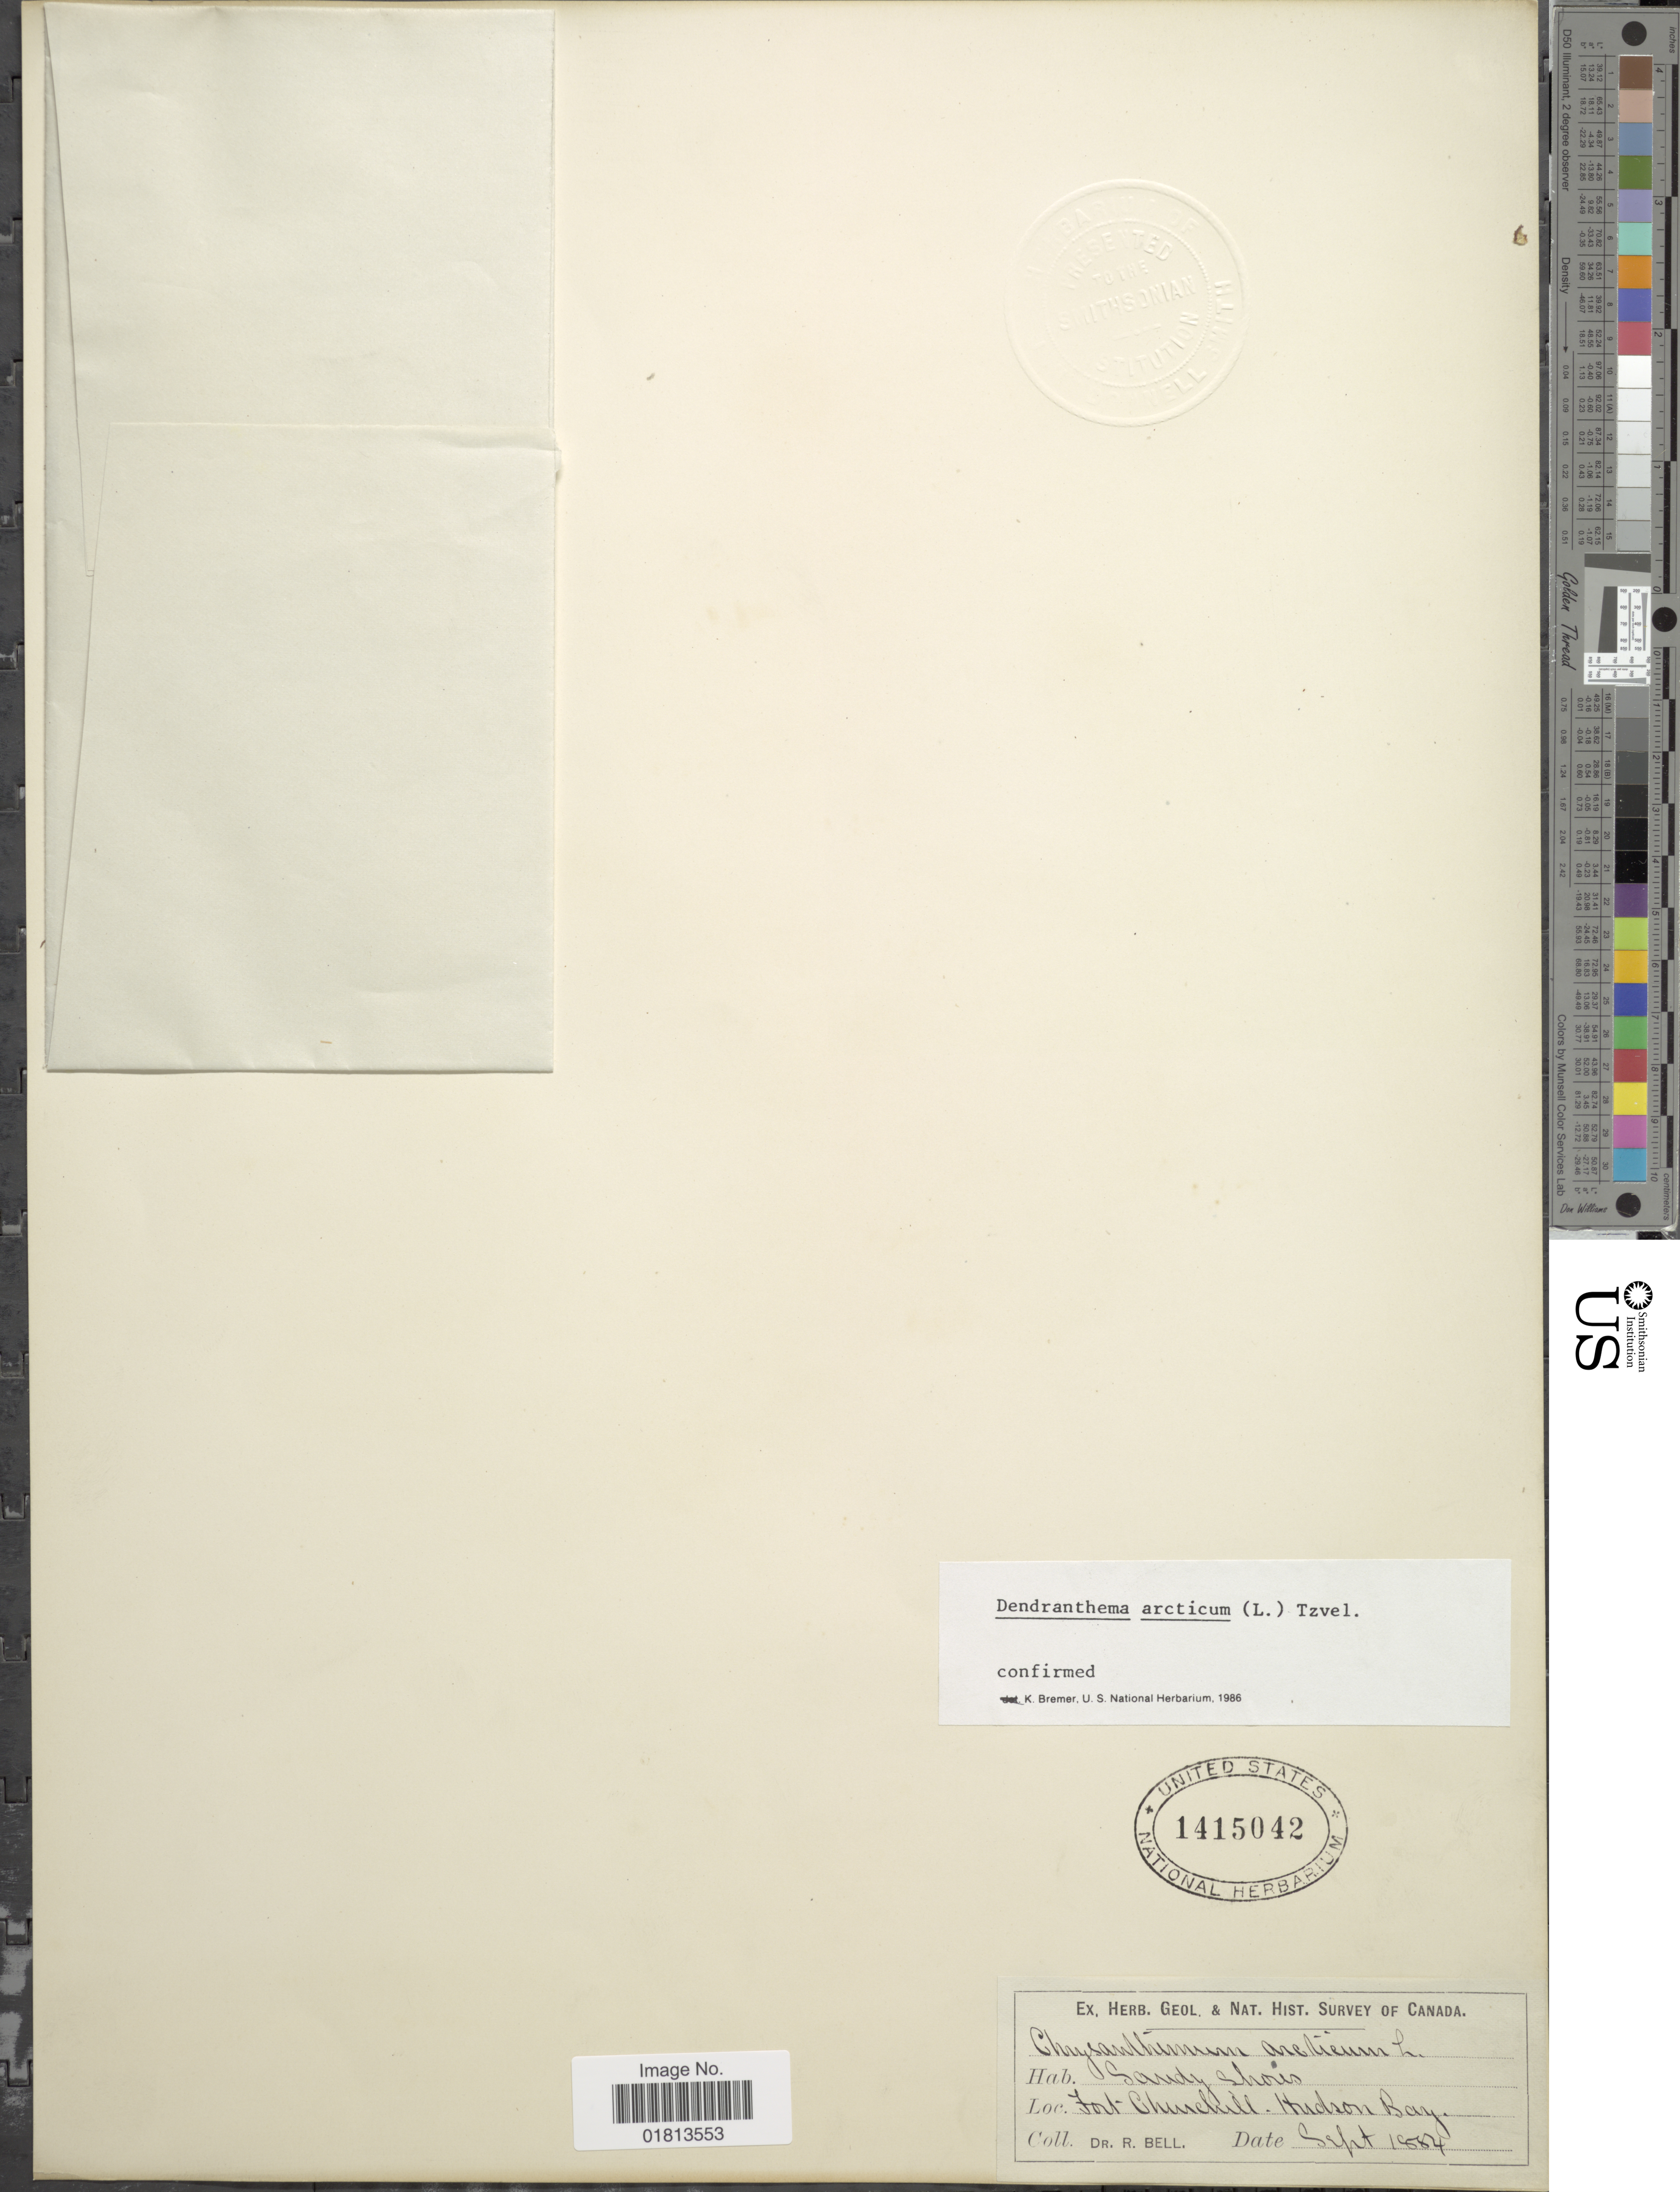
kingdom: Plantae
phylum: Tracheophyta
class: Magnoliopsida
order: Asterales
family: Asteraceae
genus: Dendranthema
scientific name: Dendranthema arcticum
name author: (L.) Tzvelev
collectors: C. R. Bell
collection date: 1884-09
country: Canada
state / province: Manitoba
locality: Fort Churchill, Hudson Bay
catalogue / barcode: US 1415042